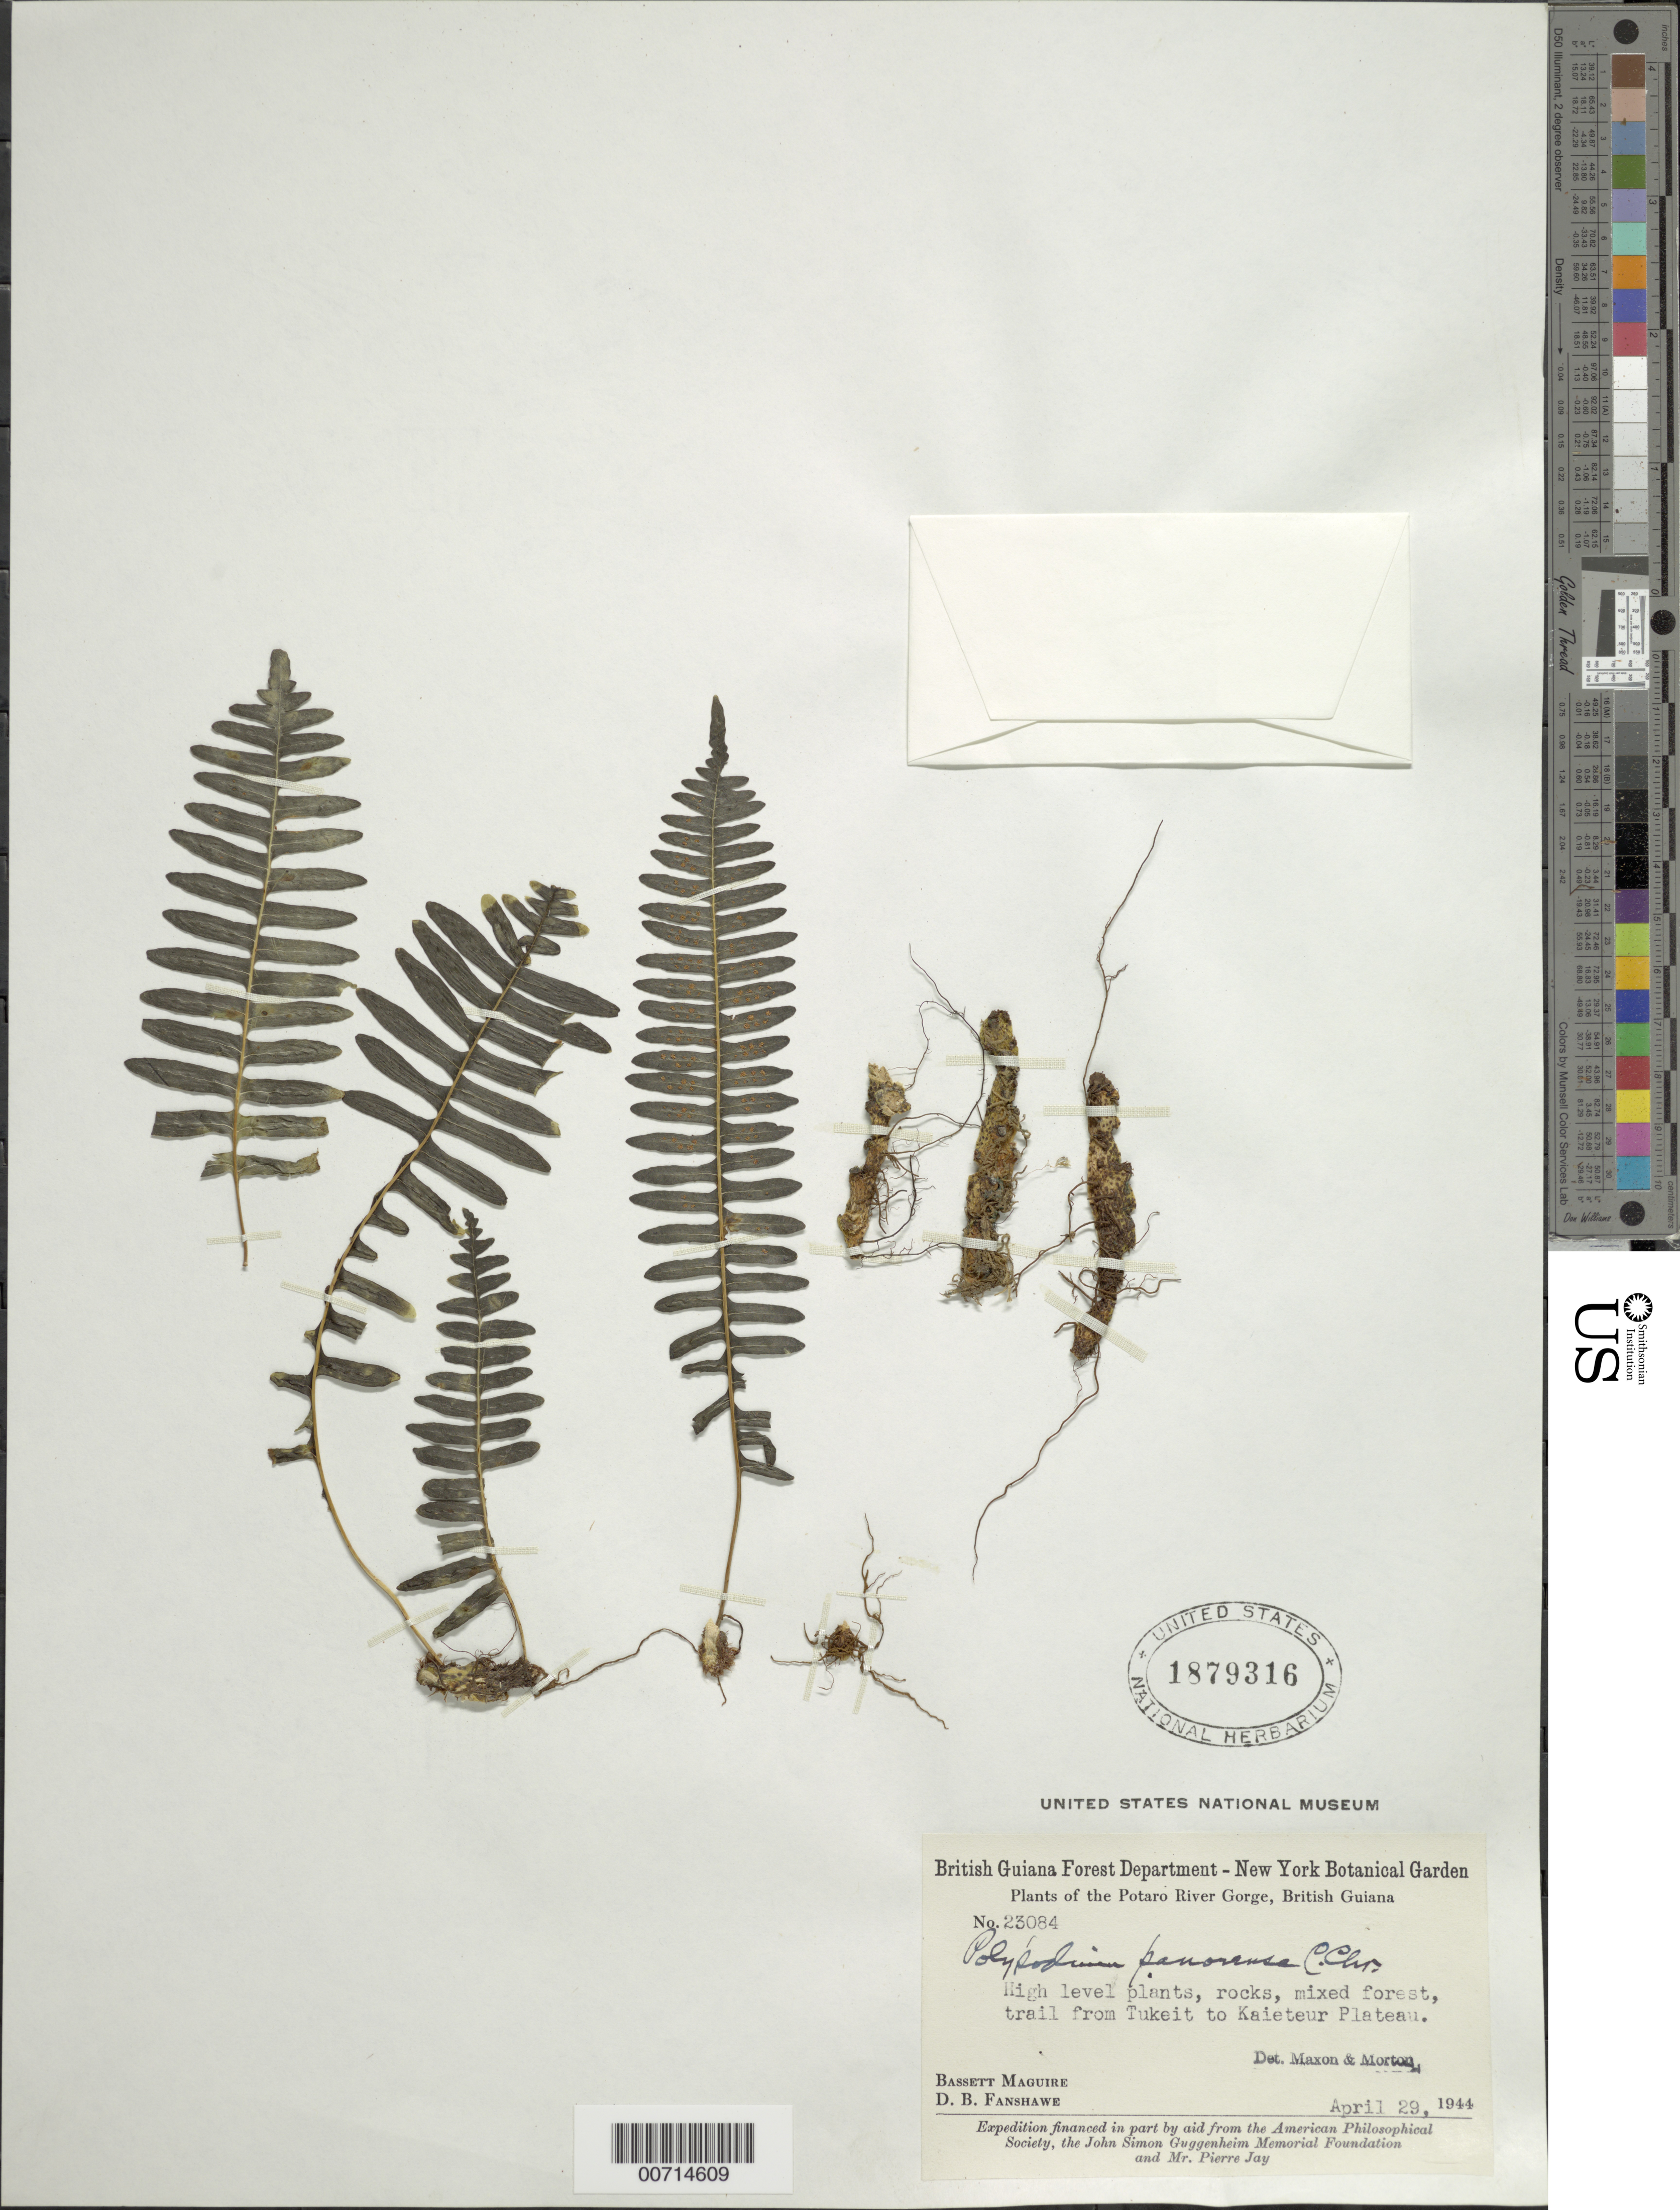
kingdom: Plantae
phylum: Tracheophyta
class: Polypodiopsida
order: Polypodiales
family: Polypodiaceae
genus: Serpocaulon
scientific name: Serpocaulon panorense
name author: (C. Chr.) A.R. Sm.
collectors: B. Maguire & D. B. Fanshawe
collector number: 23084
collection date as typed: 29-Apr-44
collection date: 1944-04-29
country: Guyana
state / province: Potaro-Siparuni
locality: Potaro River Gorge, trail from Tukeit to Kaiatuk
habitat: Rocks, mixed forest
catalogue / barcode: US 1879316